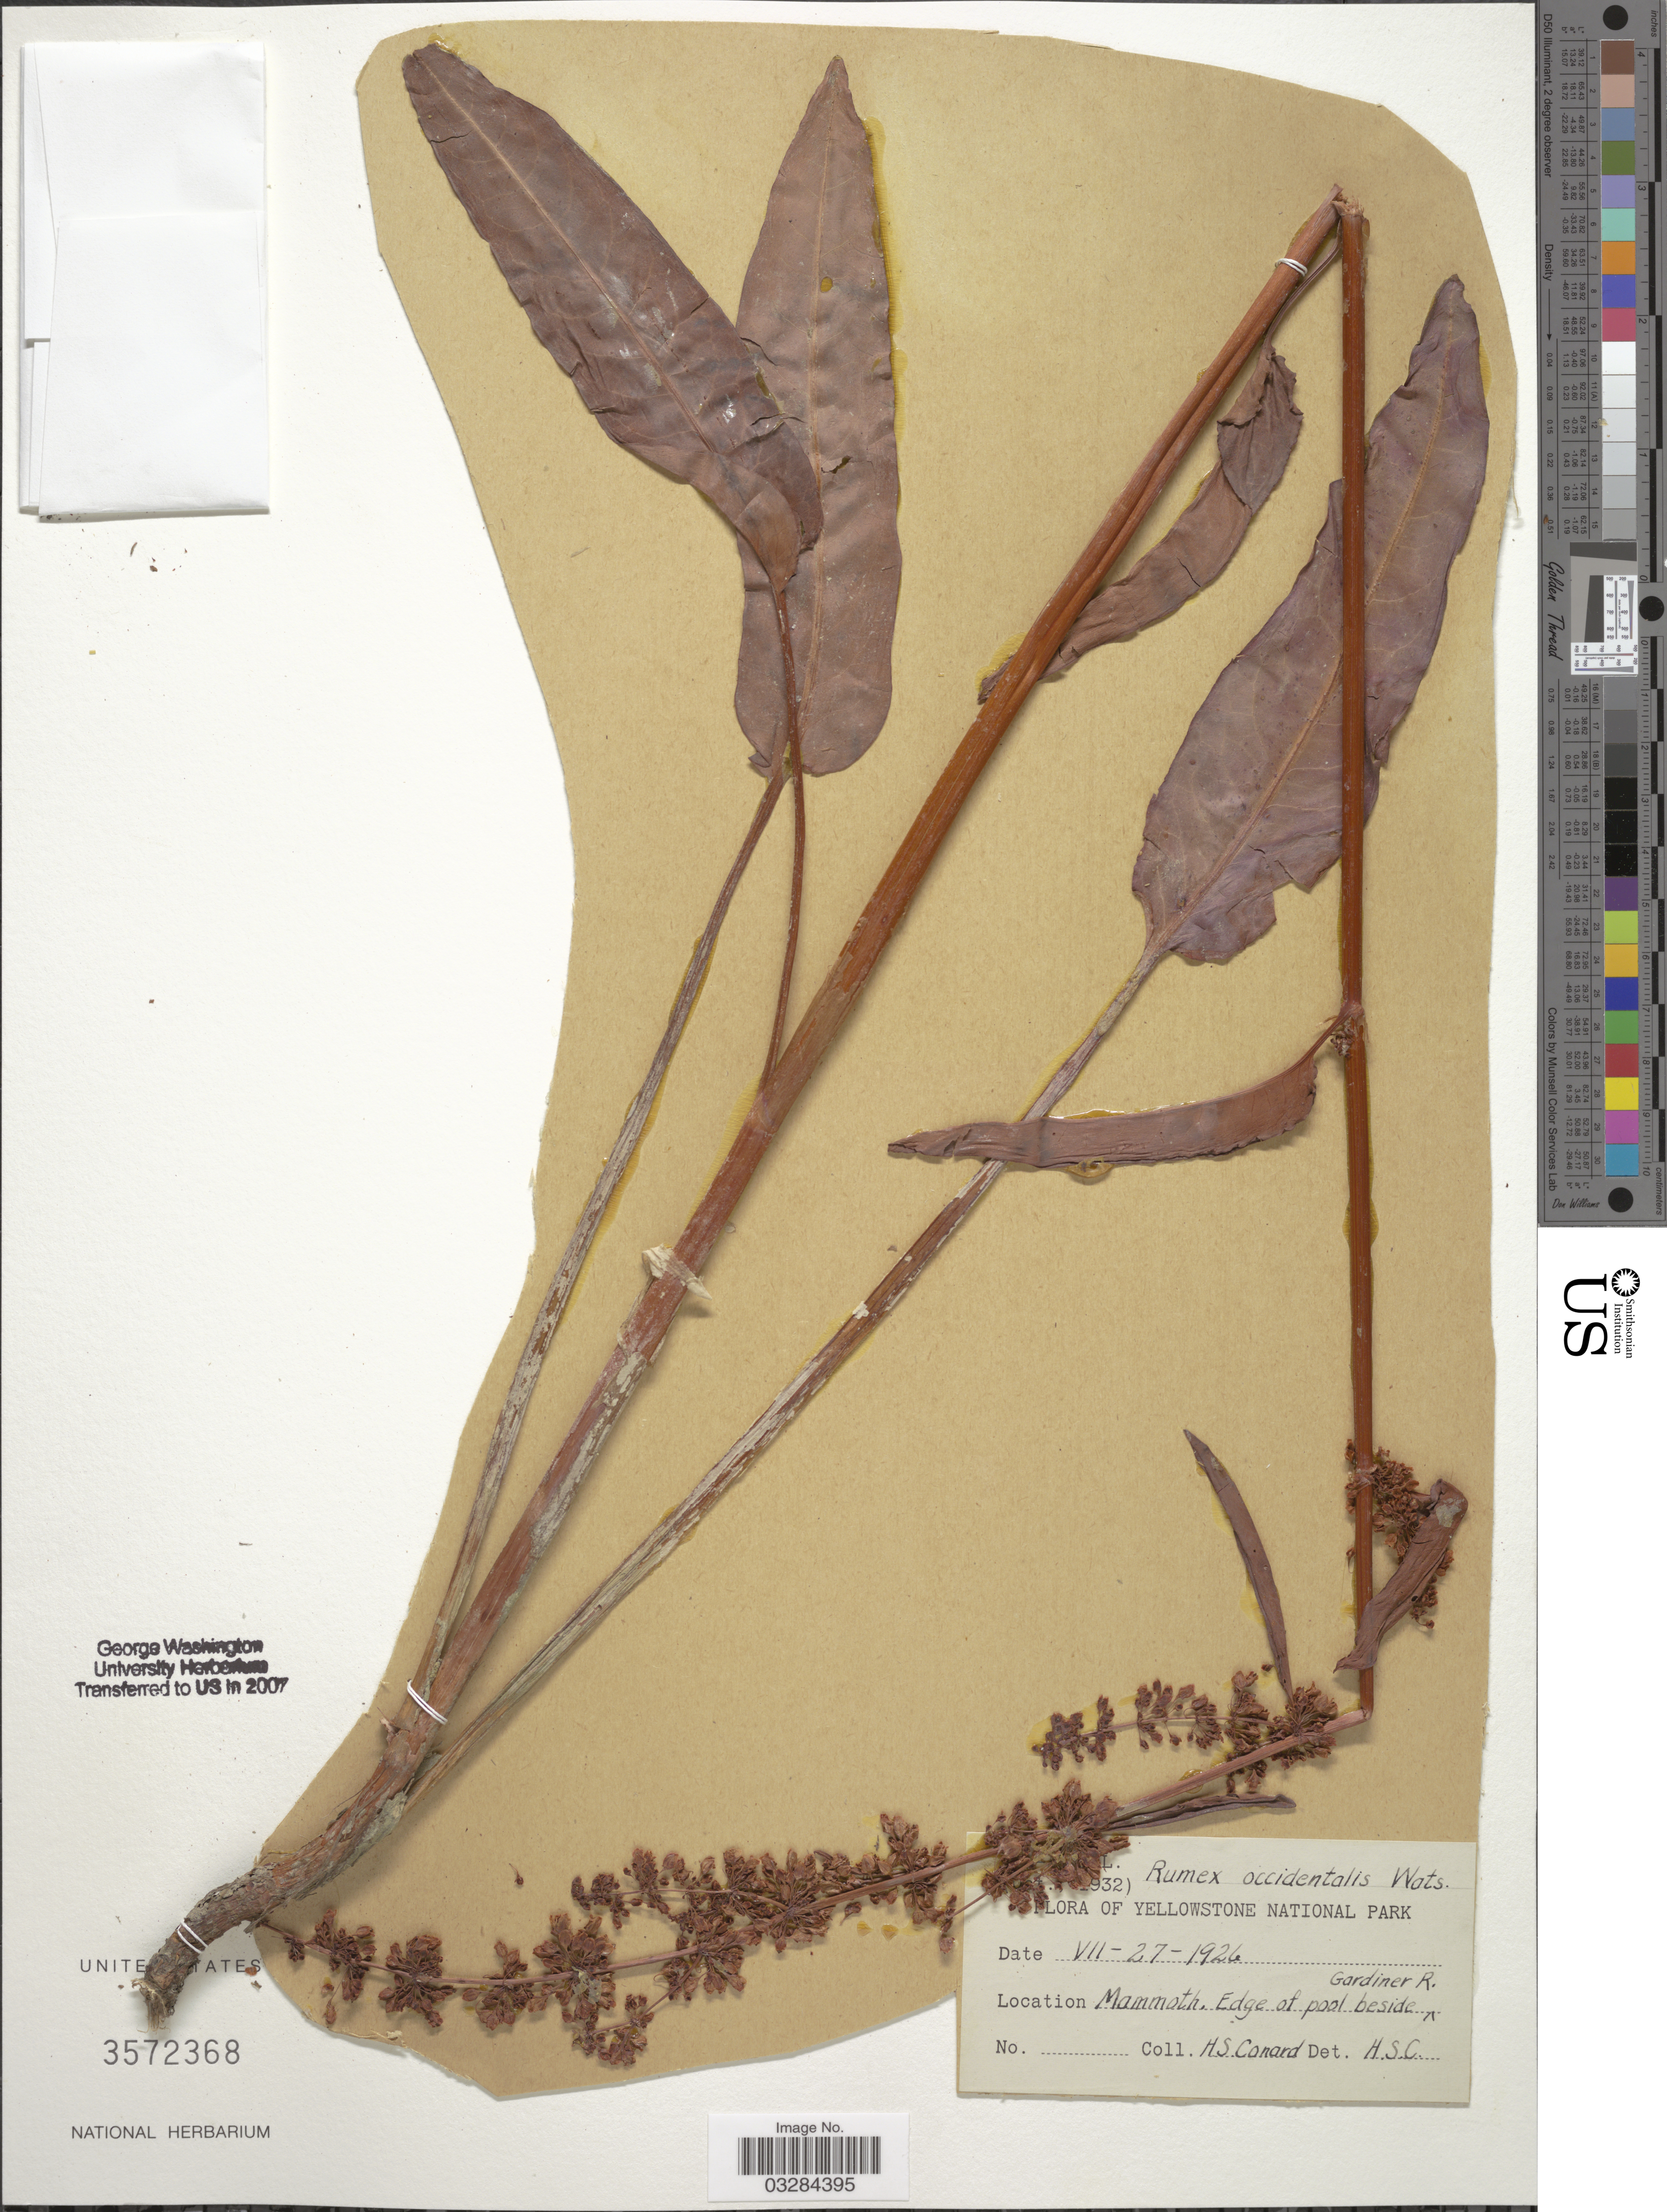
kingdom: Plantae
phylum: Tracheophyta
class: Magnoliopsida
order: Caryophyllales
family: Polygonaceae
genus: Rumex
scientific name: Rumex occidentalis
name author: S. Watson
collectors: H. S. Conard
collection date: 1926-07-27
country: United States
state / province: Wyoming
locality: Yellowstone National Park. Mammoth. Edge of pool beside Gardiner R.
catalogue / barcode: US 3572368